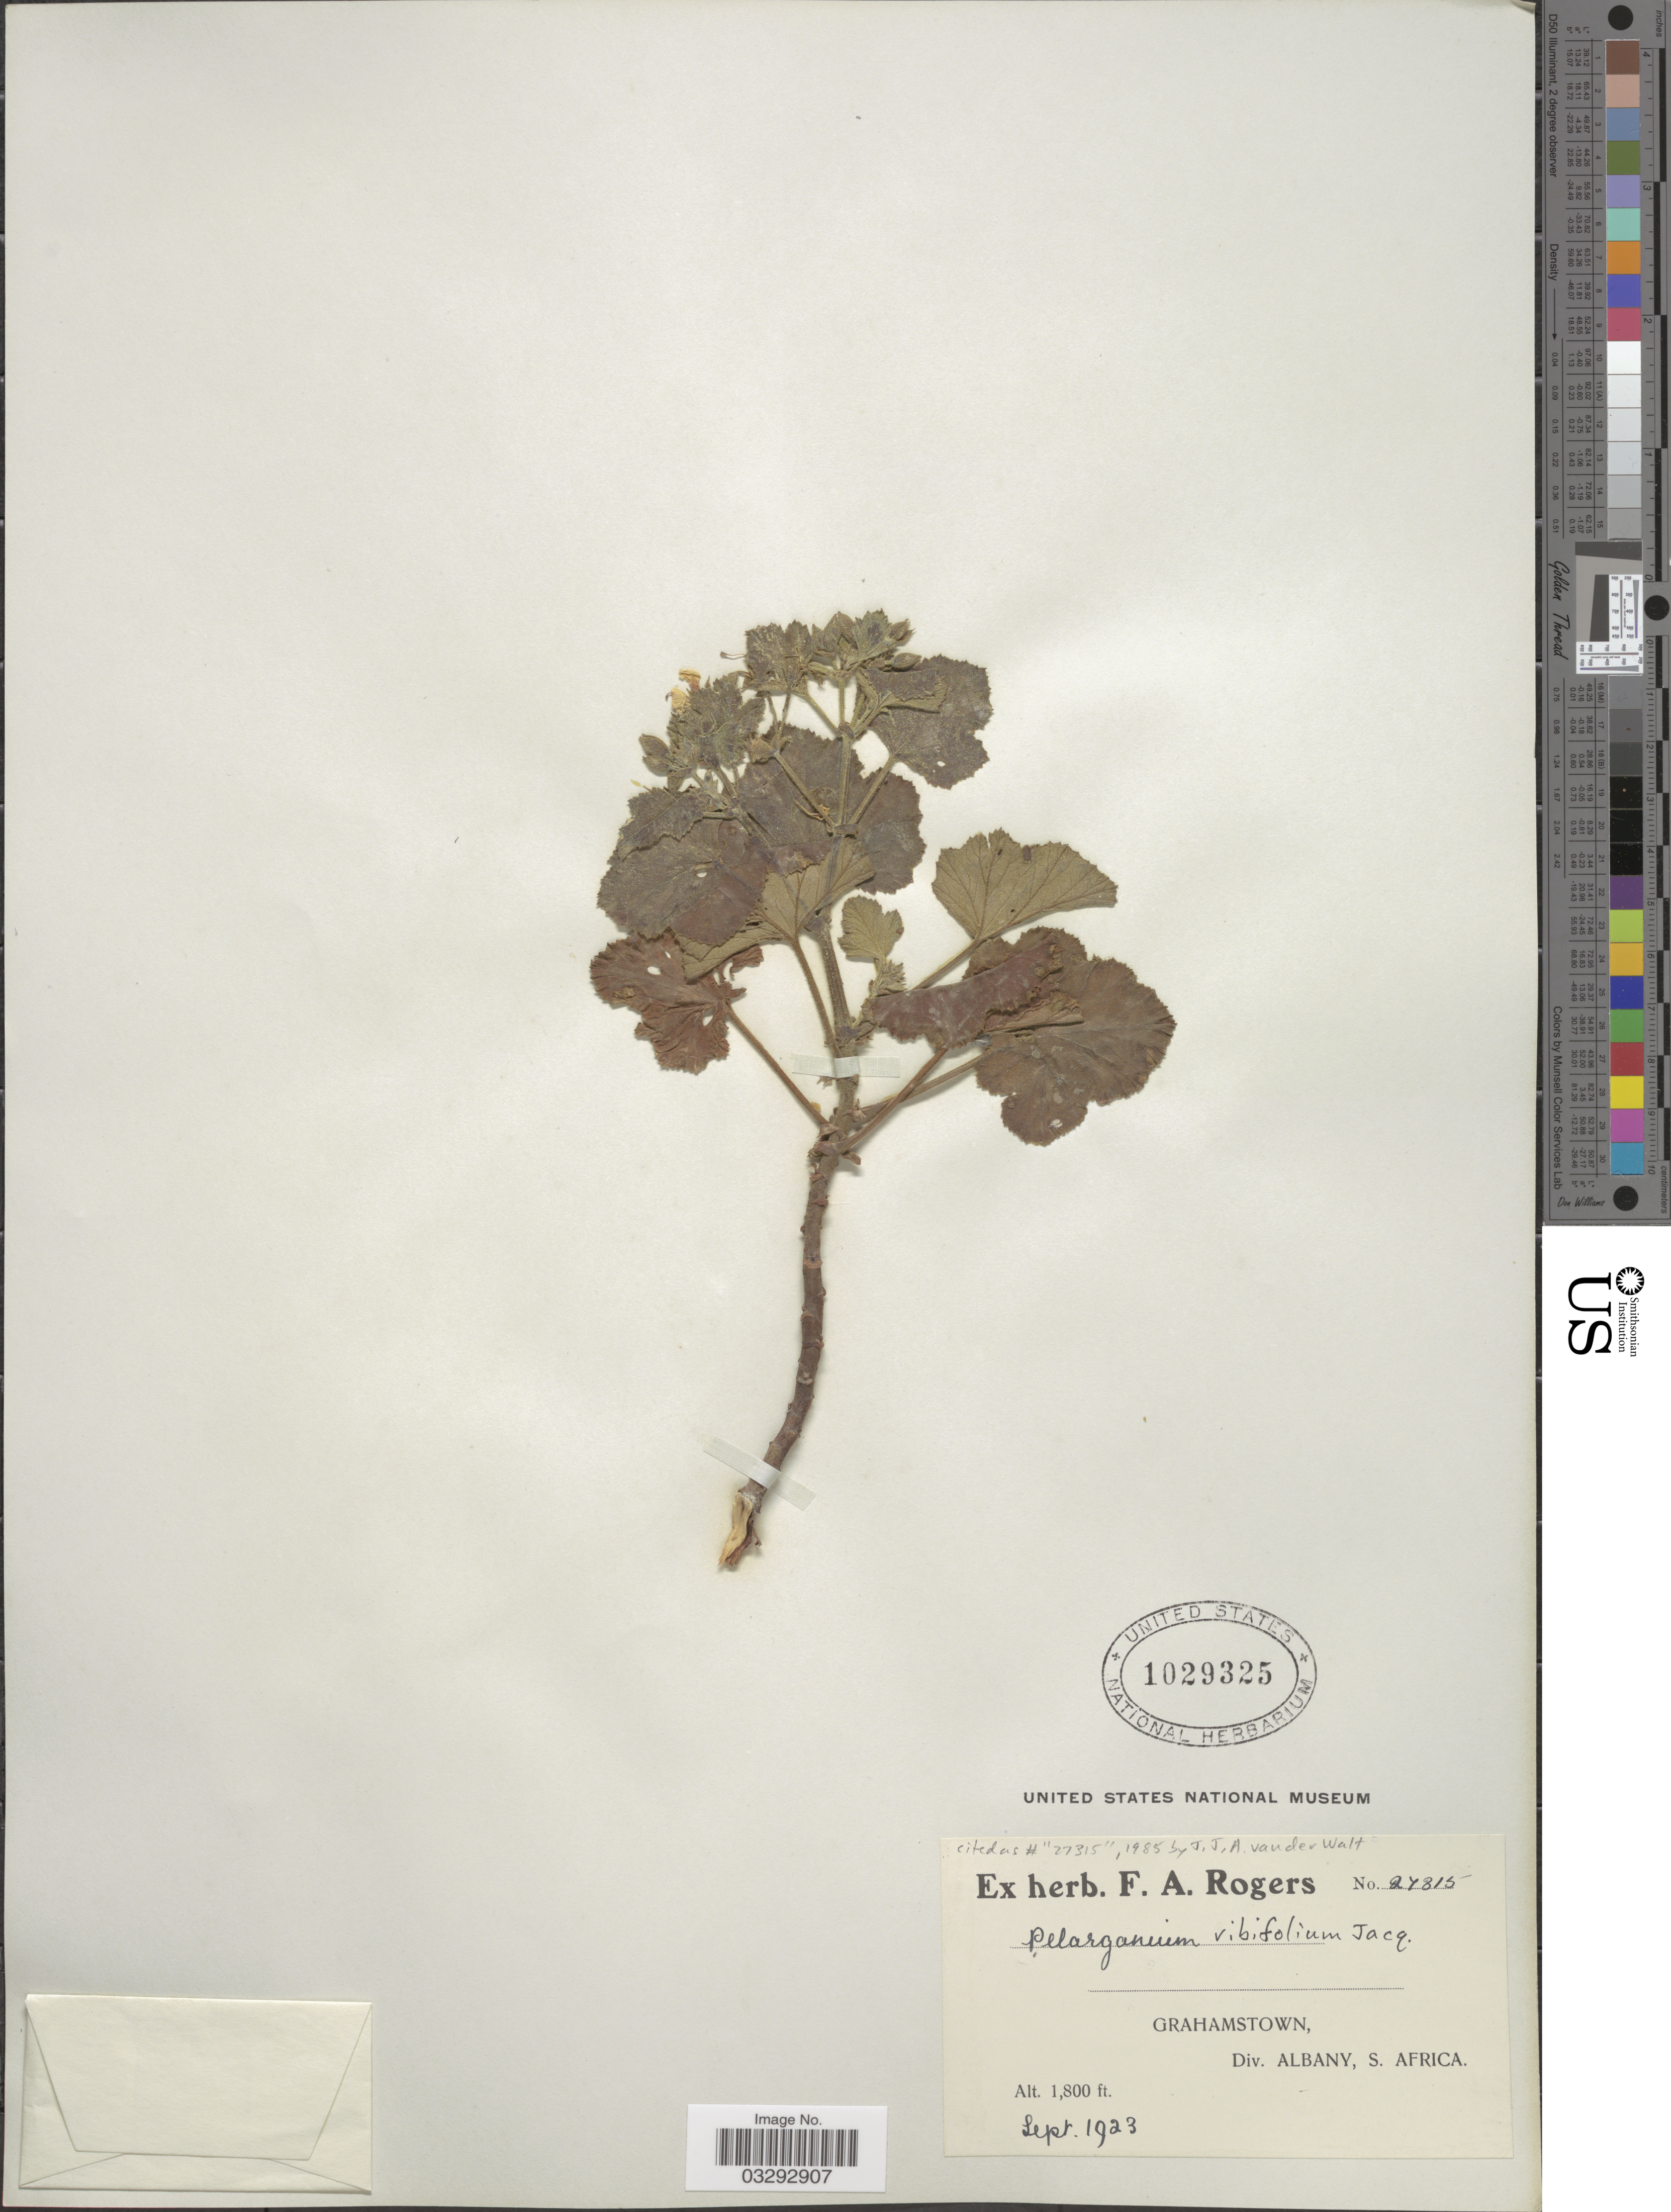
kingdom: Plantae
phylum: Tracheophyta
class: Magnoliopsida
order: Geraniales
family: Geraniaceae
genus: Pelargonium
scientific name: Pelargonium ribifolium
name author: Poir.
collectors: ex herb. F. A. Rogers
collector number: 27815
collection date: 1923-09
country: South Africa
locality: Grahamstown, Div. Albany.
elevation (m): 549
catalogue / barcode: US 1029325